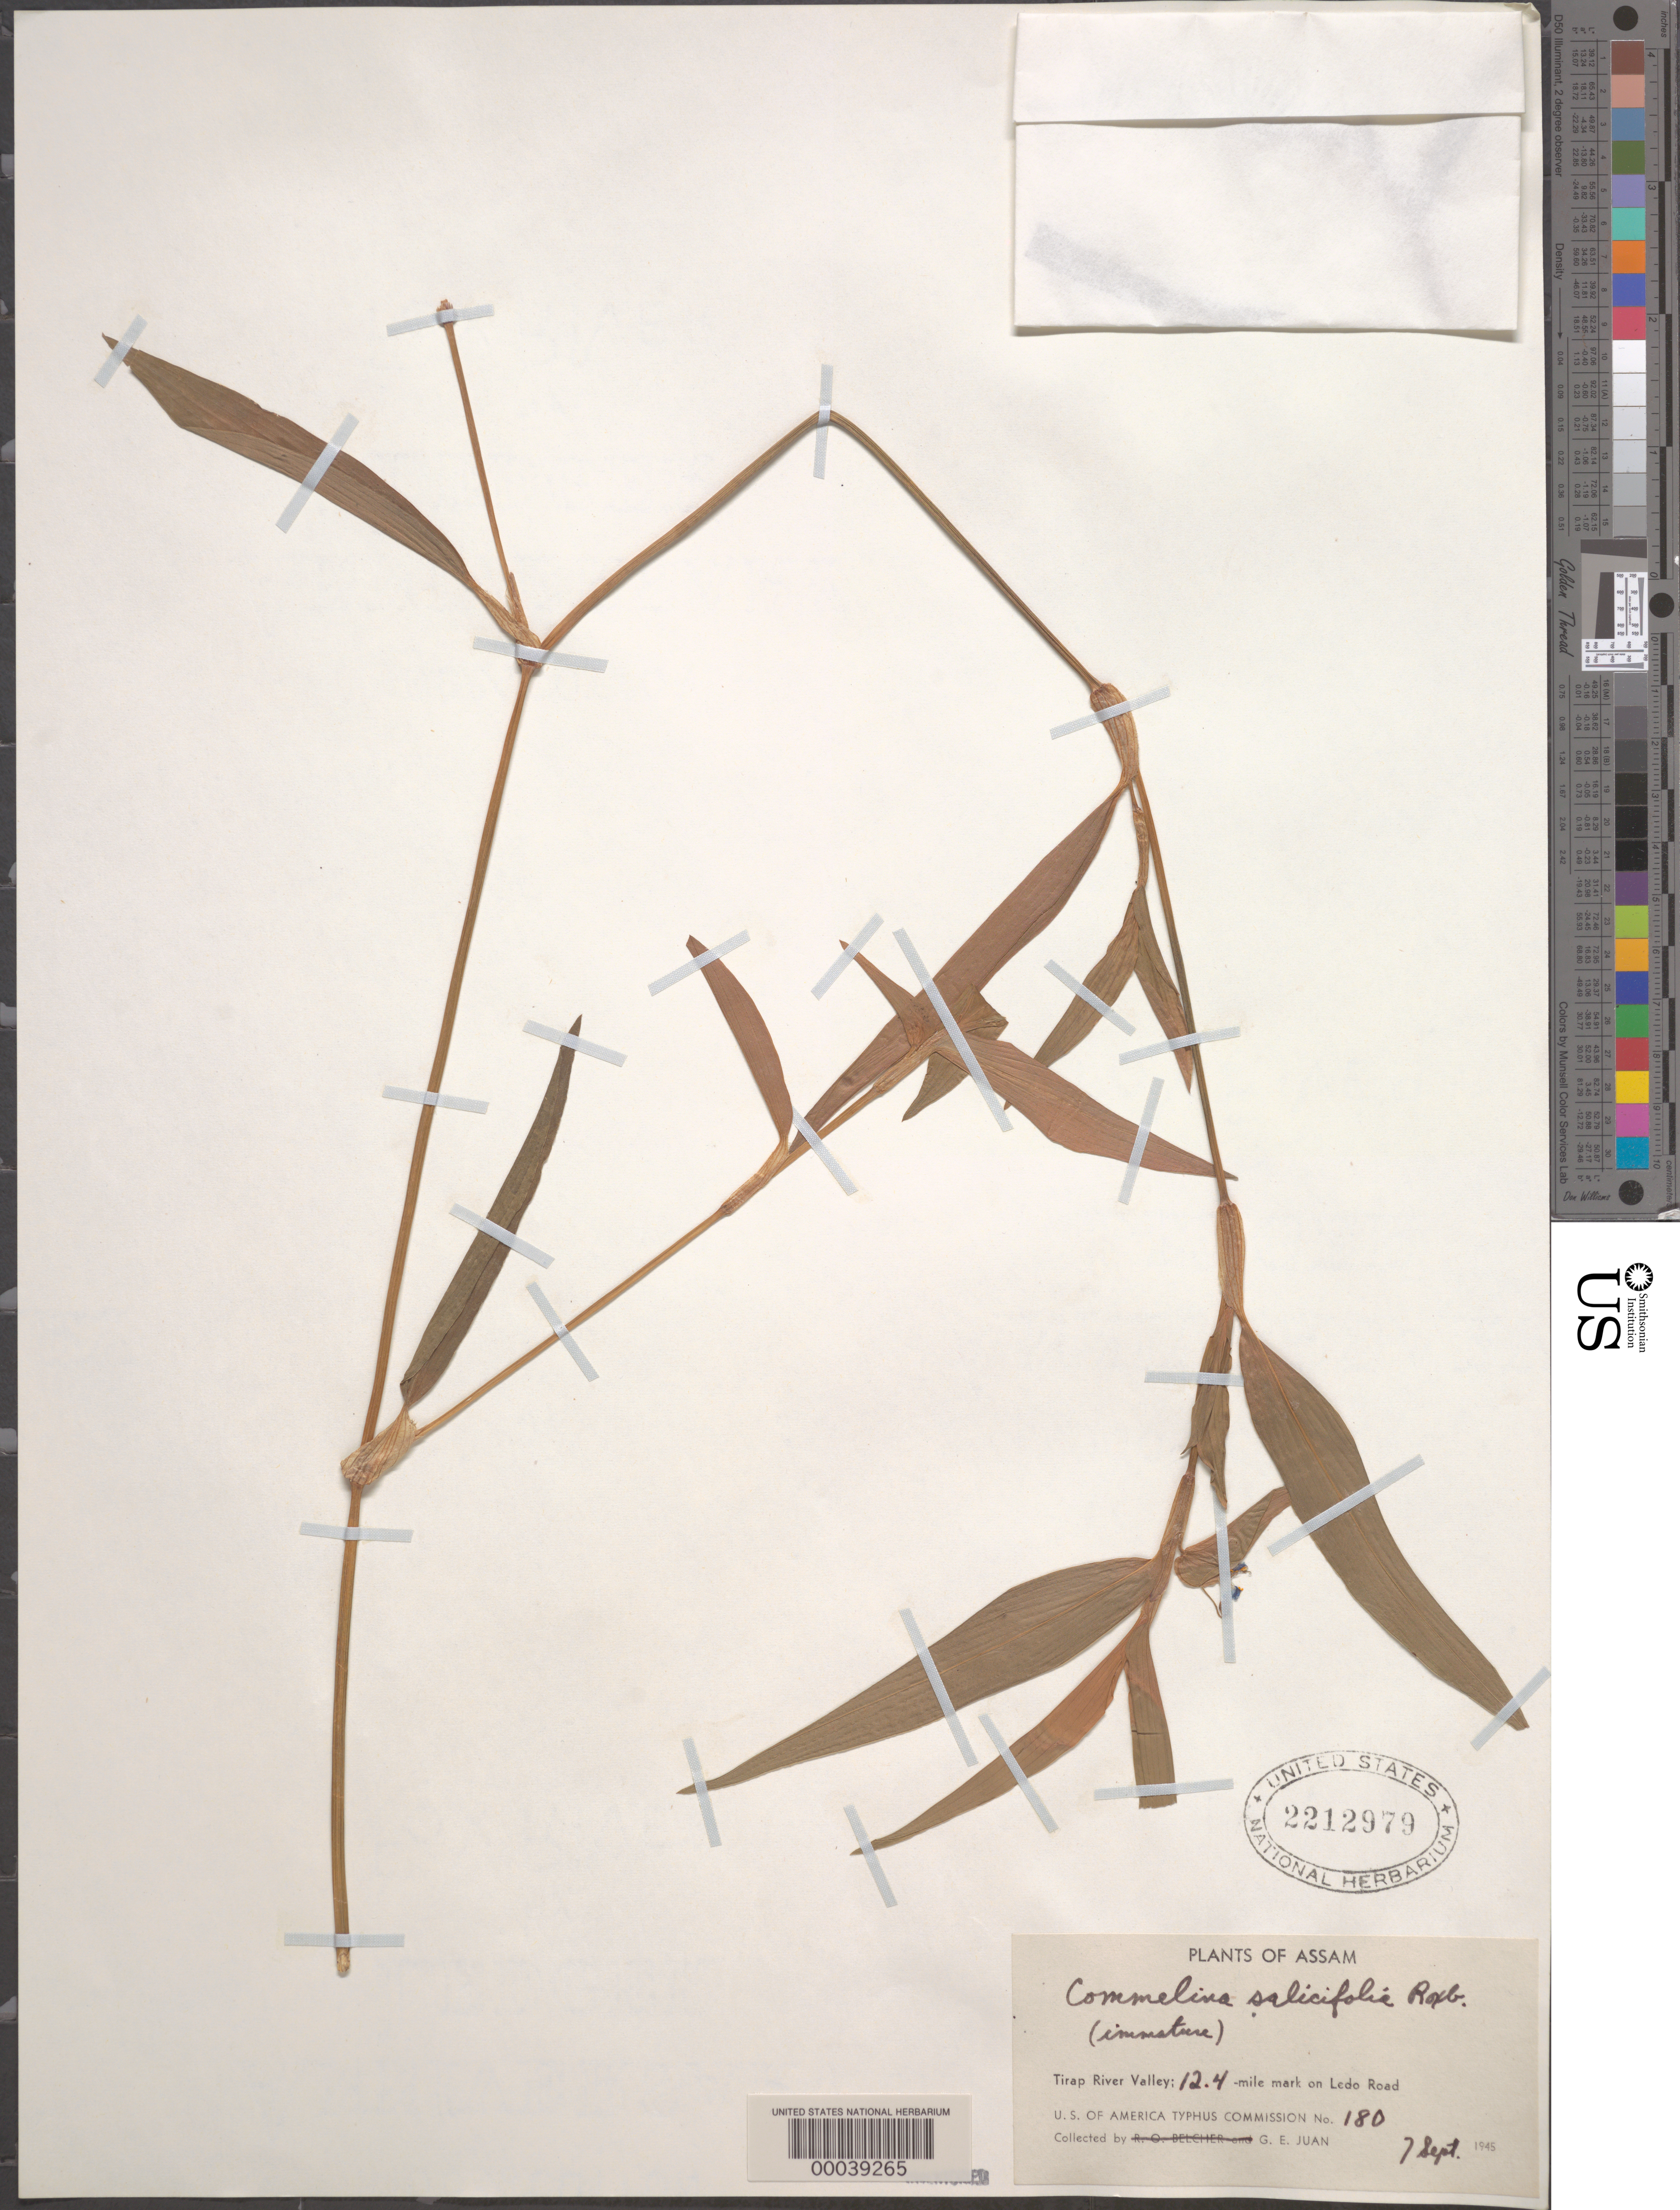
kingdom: Plantae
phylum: Tracheophyta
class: Liliopsida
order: Commelinales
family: Commelinaceae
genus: Commelina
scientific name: Commelina diffusa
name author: Burm. f.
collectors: G. Juan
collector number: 180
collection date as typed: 07 Sep 1945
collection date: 1945-09-07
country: India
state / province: Assam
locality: Tirap river valley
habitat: Roadside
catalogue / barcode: US 2212979